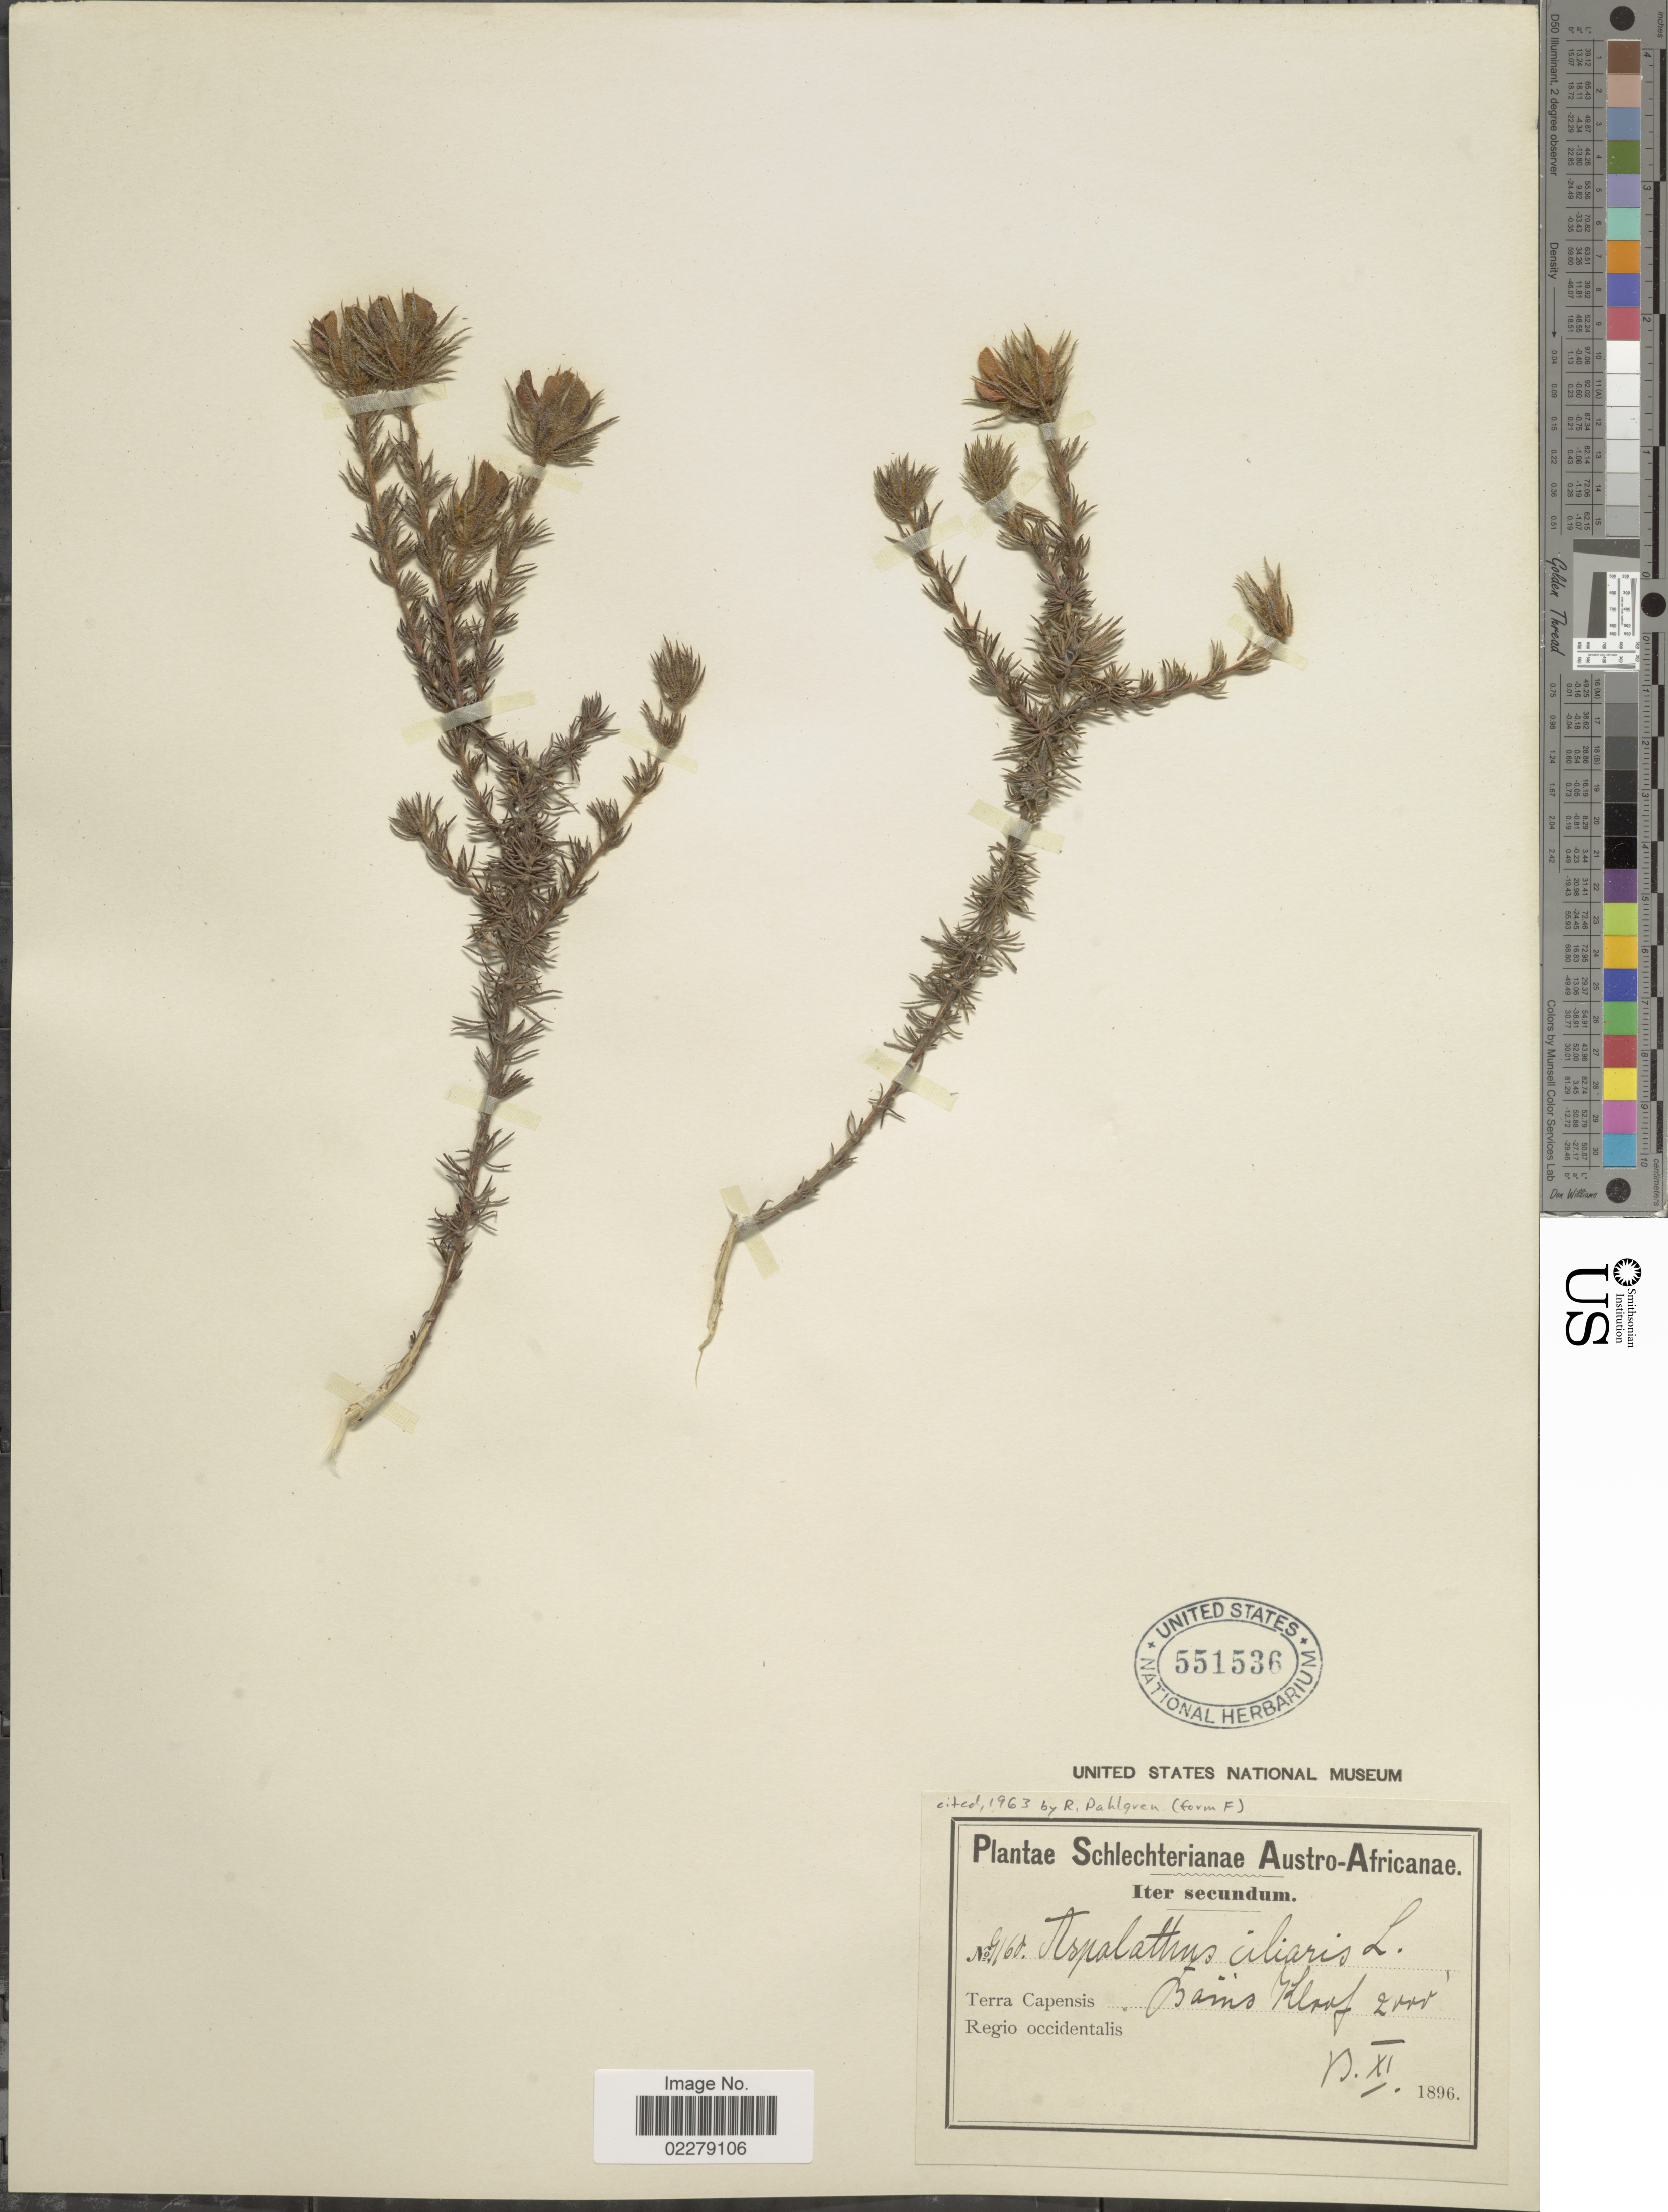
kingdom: Plantae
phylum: Tracheophyta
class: Magnoliopsida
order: Fabales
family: Fabaceae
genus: Aspalathus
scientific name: Aspalathus ciliaris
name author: L.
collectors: Schlechter, --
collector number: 9160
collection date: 1896-11-13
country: South Africa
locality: Austro- Africanae. Terra Capensis, Bams Kloof, Regio occidentalis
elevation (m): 610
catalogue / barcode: US 551536